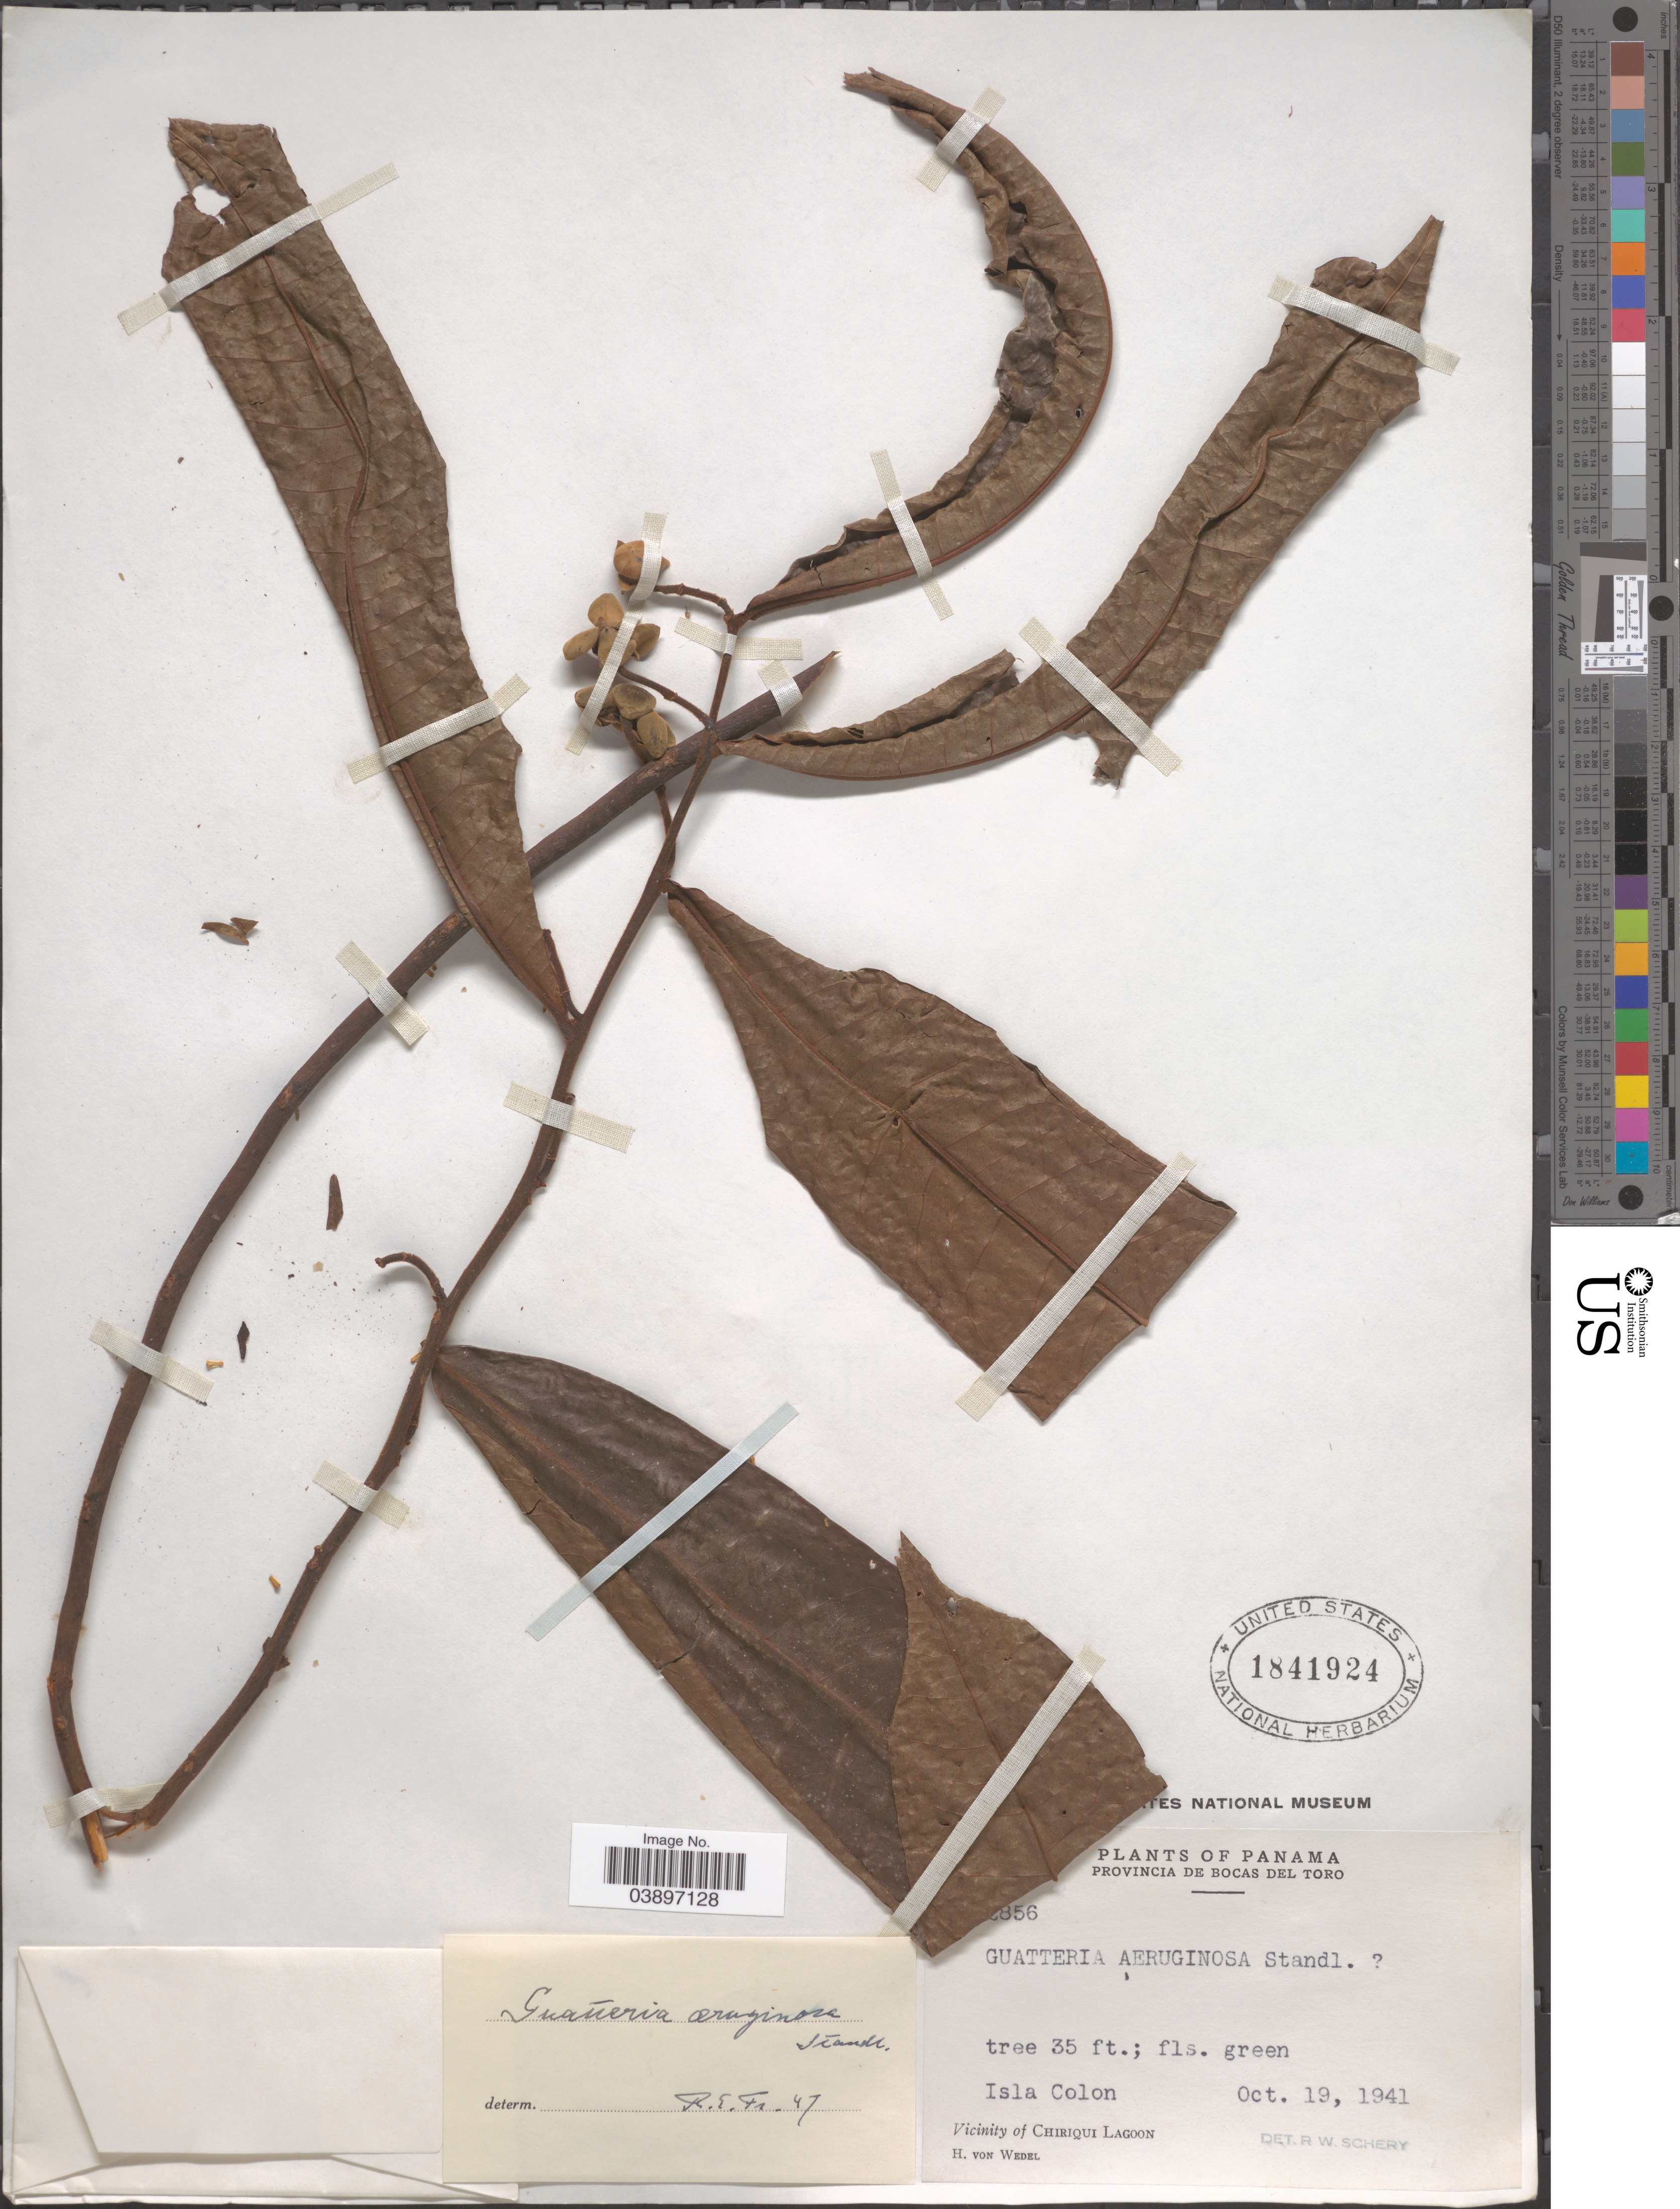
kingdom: Plantae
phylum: Tracheophyta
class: Magnoliopsida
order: Magnoliales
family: Annonaceae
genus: Guatteria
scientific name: Guatteria aeruginosa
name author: Standl.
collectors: H. von Wedel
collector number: !856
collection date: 1941-10-19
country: Panama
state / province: Bocas del Toro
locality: Isla Colon. Vicinity of Chiriqui Lagoon.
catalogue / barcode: US 1841924